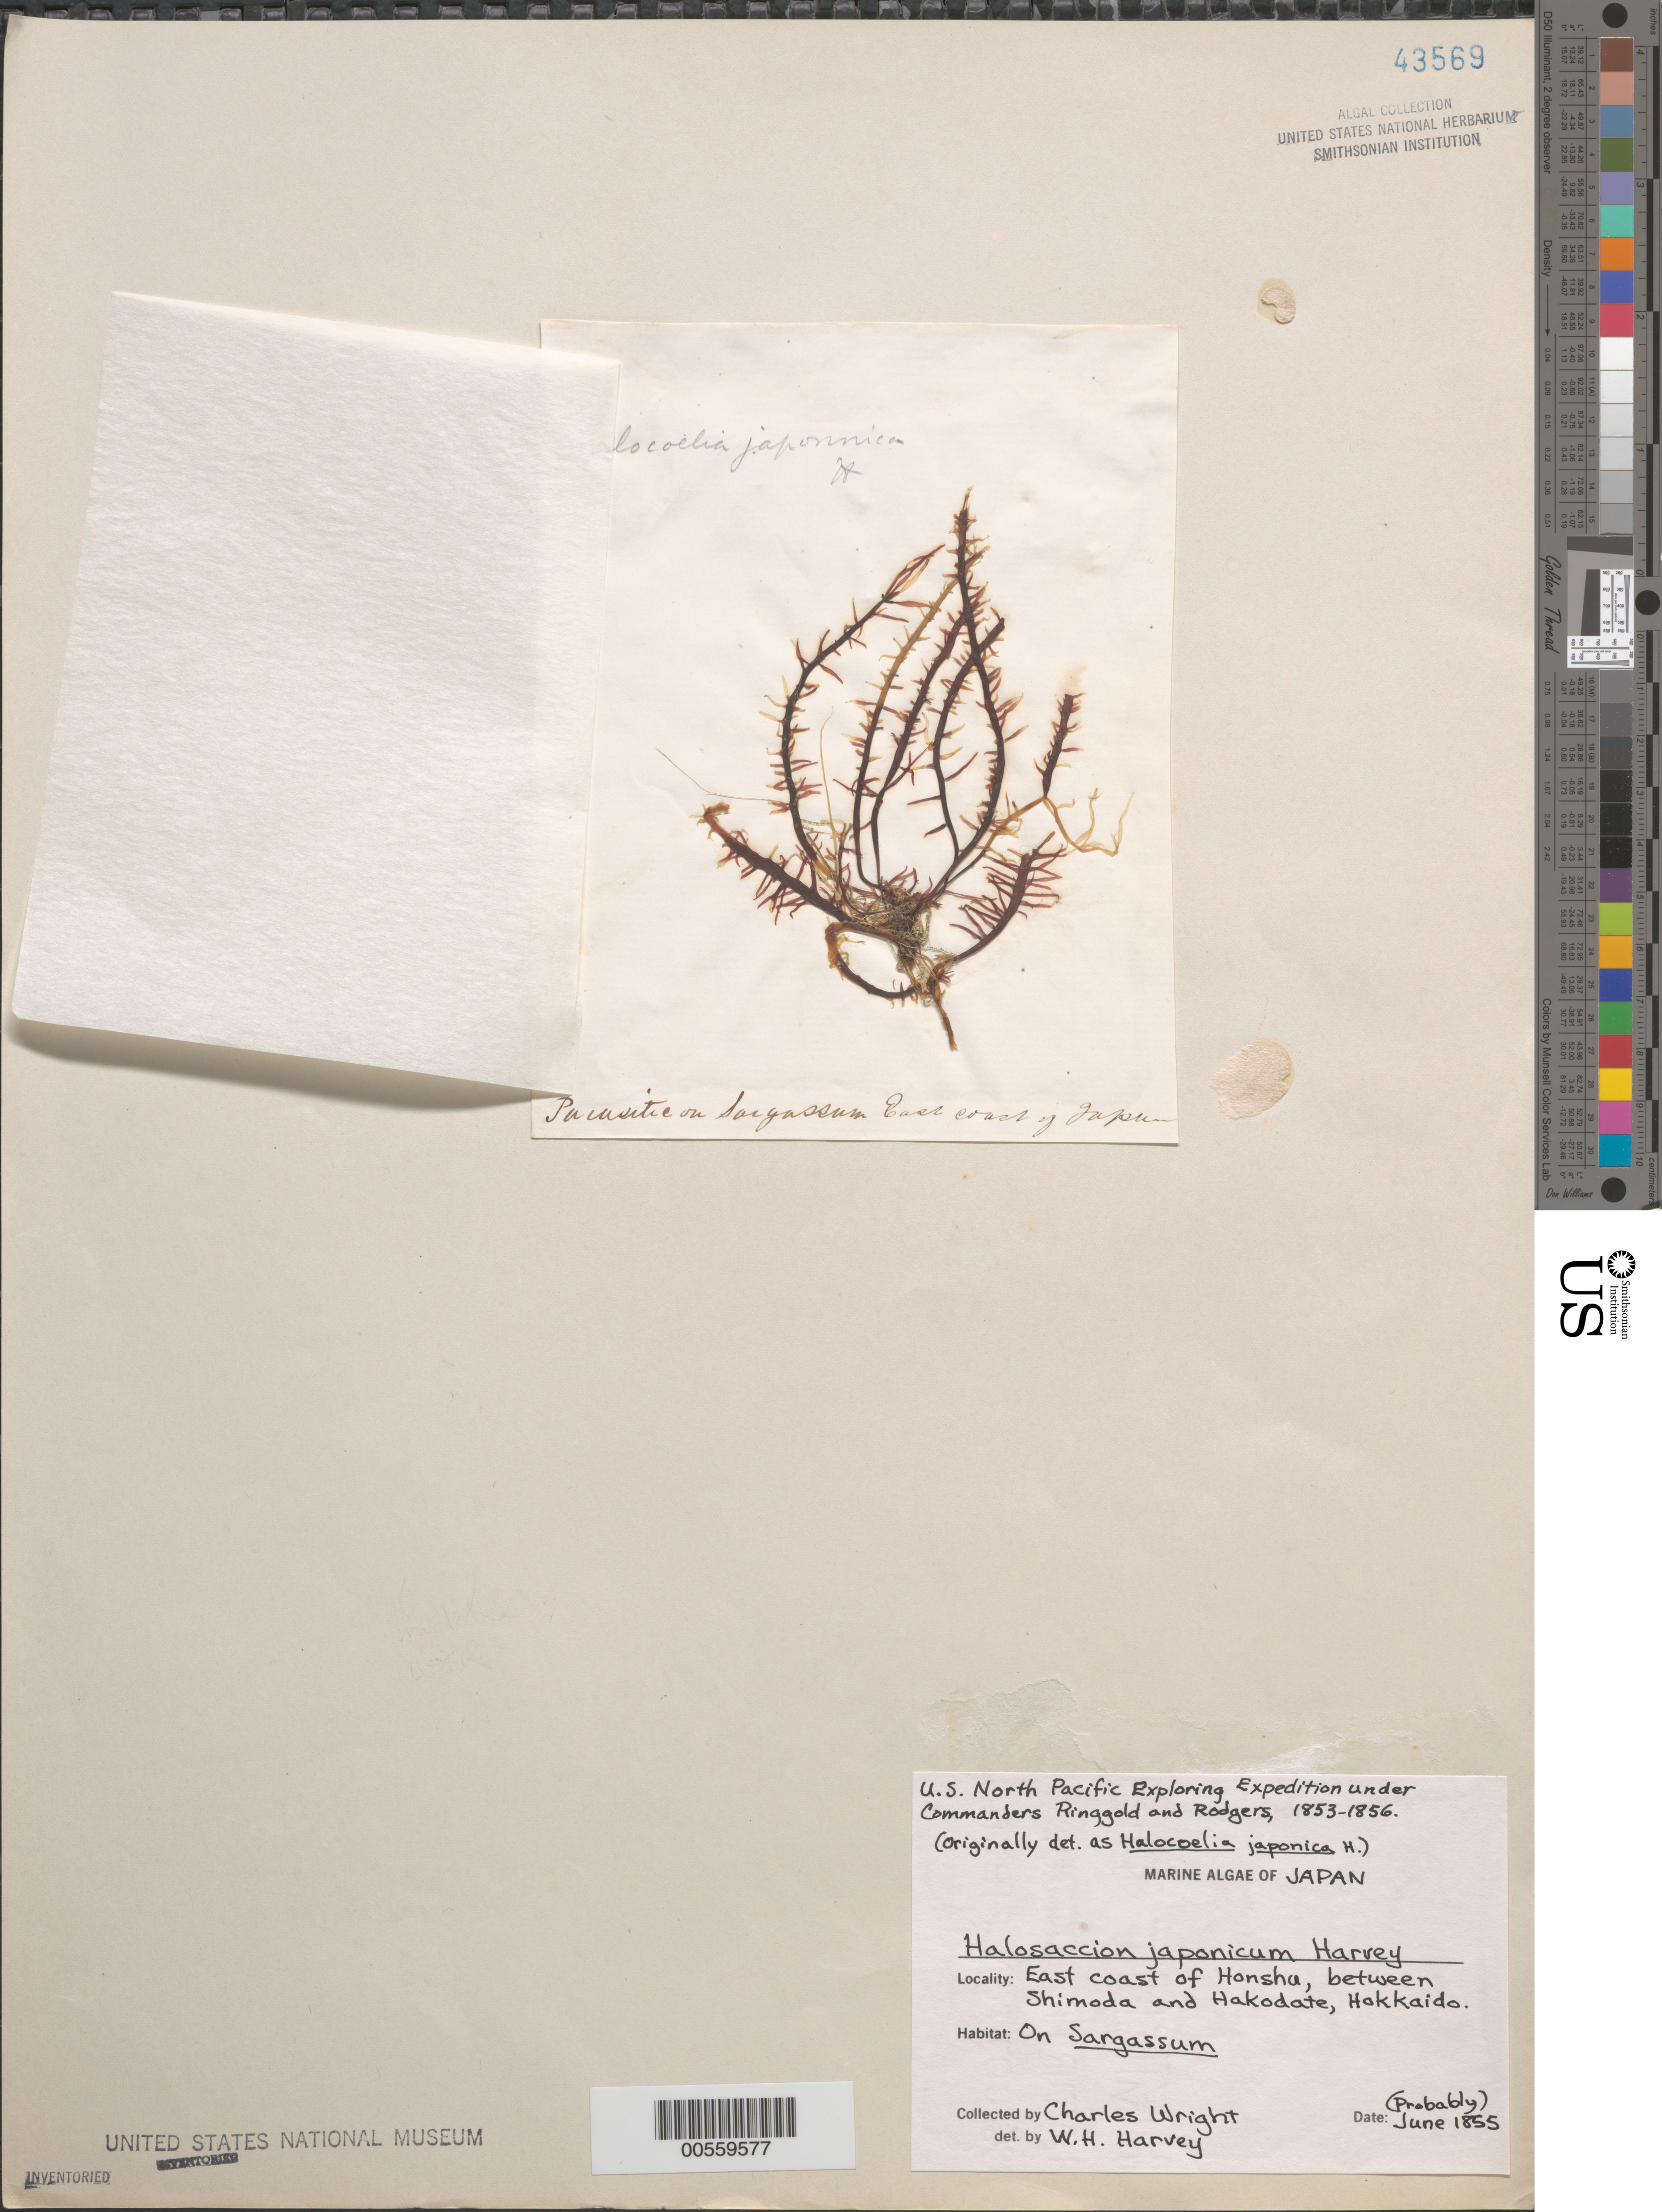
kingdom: Chromista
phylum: Ochrophyta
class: Phaeophyceae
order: Ectocarpales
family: Chordariaceae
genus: Analipus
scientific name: Analipus japonicus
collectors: C. Wright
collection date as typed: Jun 1855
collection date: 1855-06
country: Japan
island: Honshu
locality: East coast north of Shimoda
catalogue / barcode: US 43569